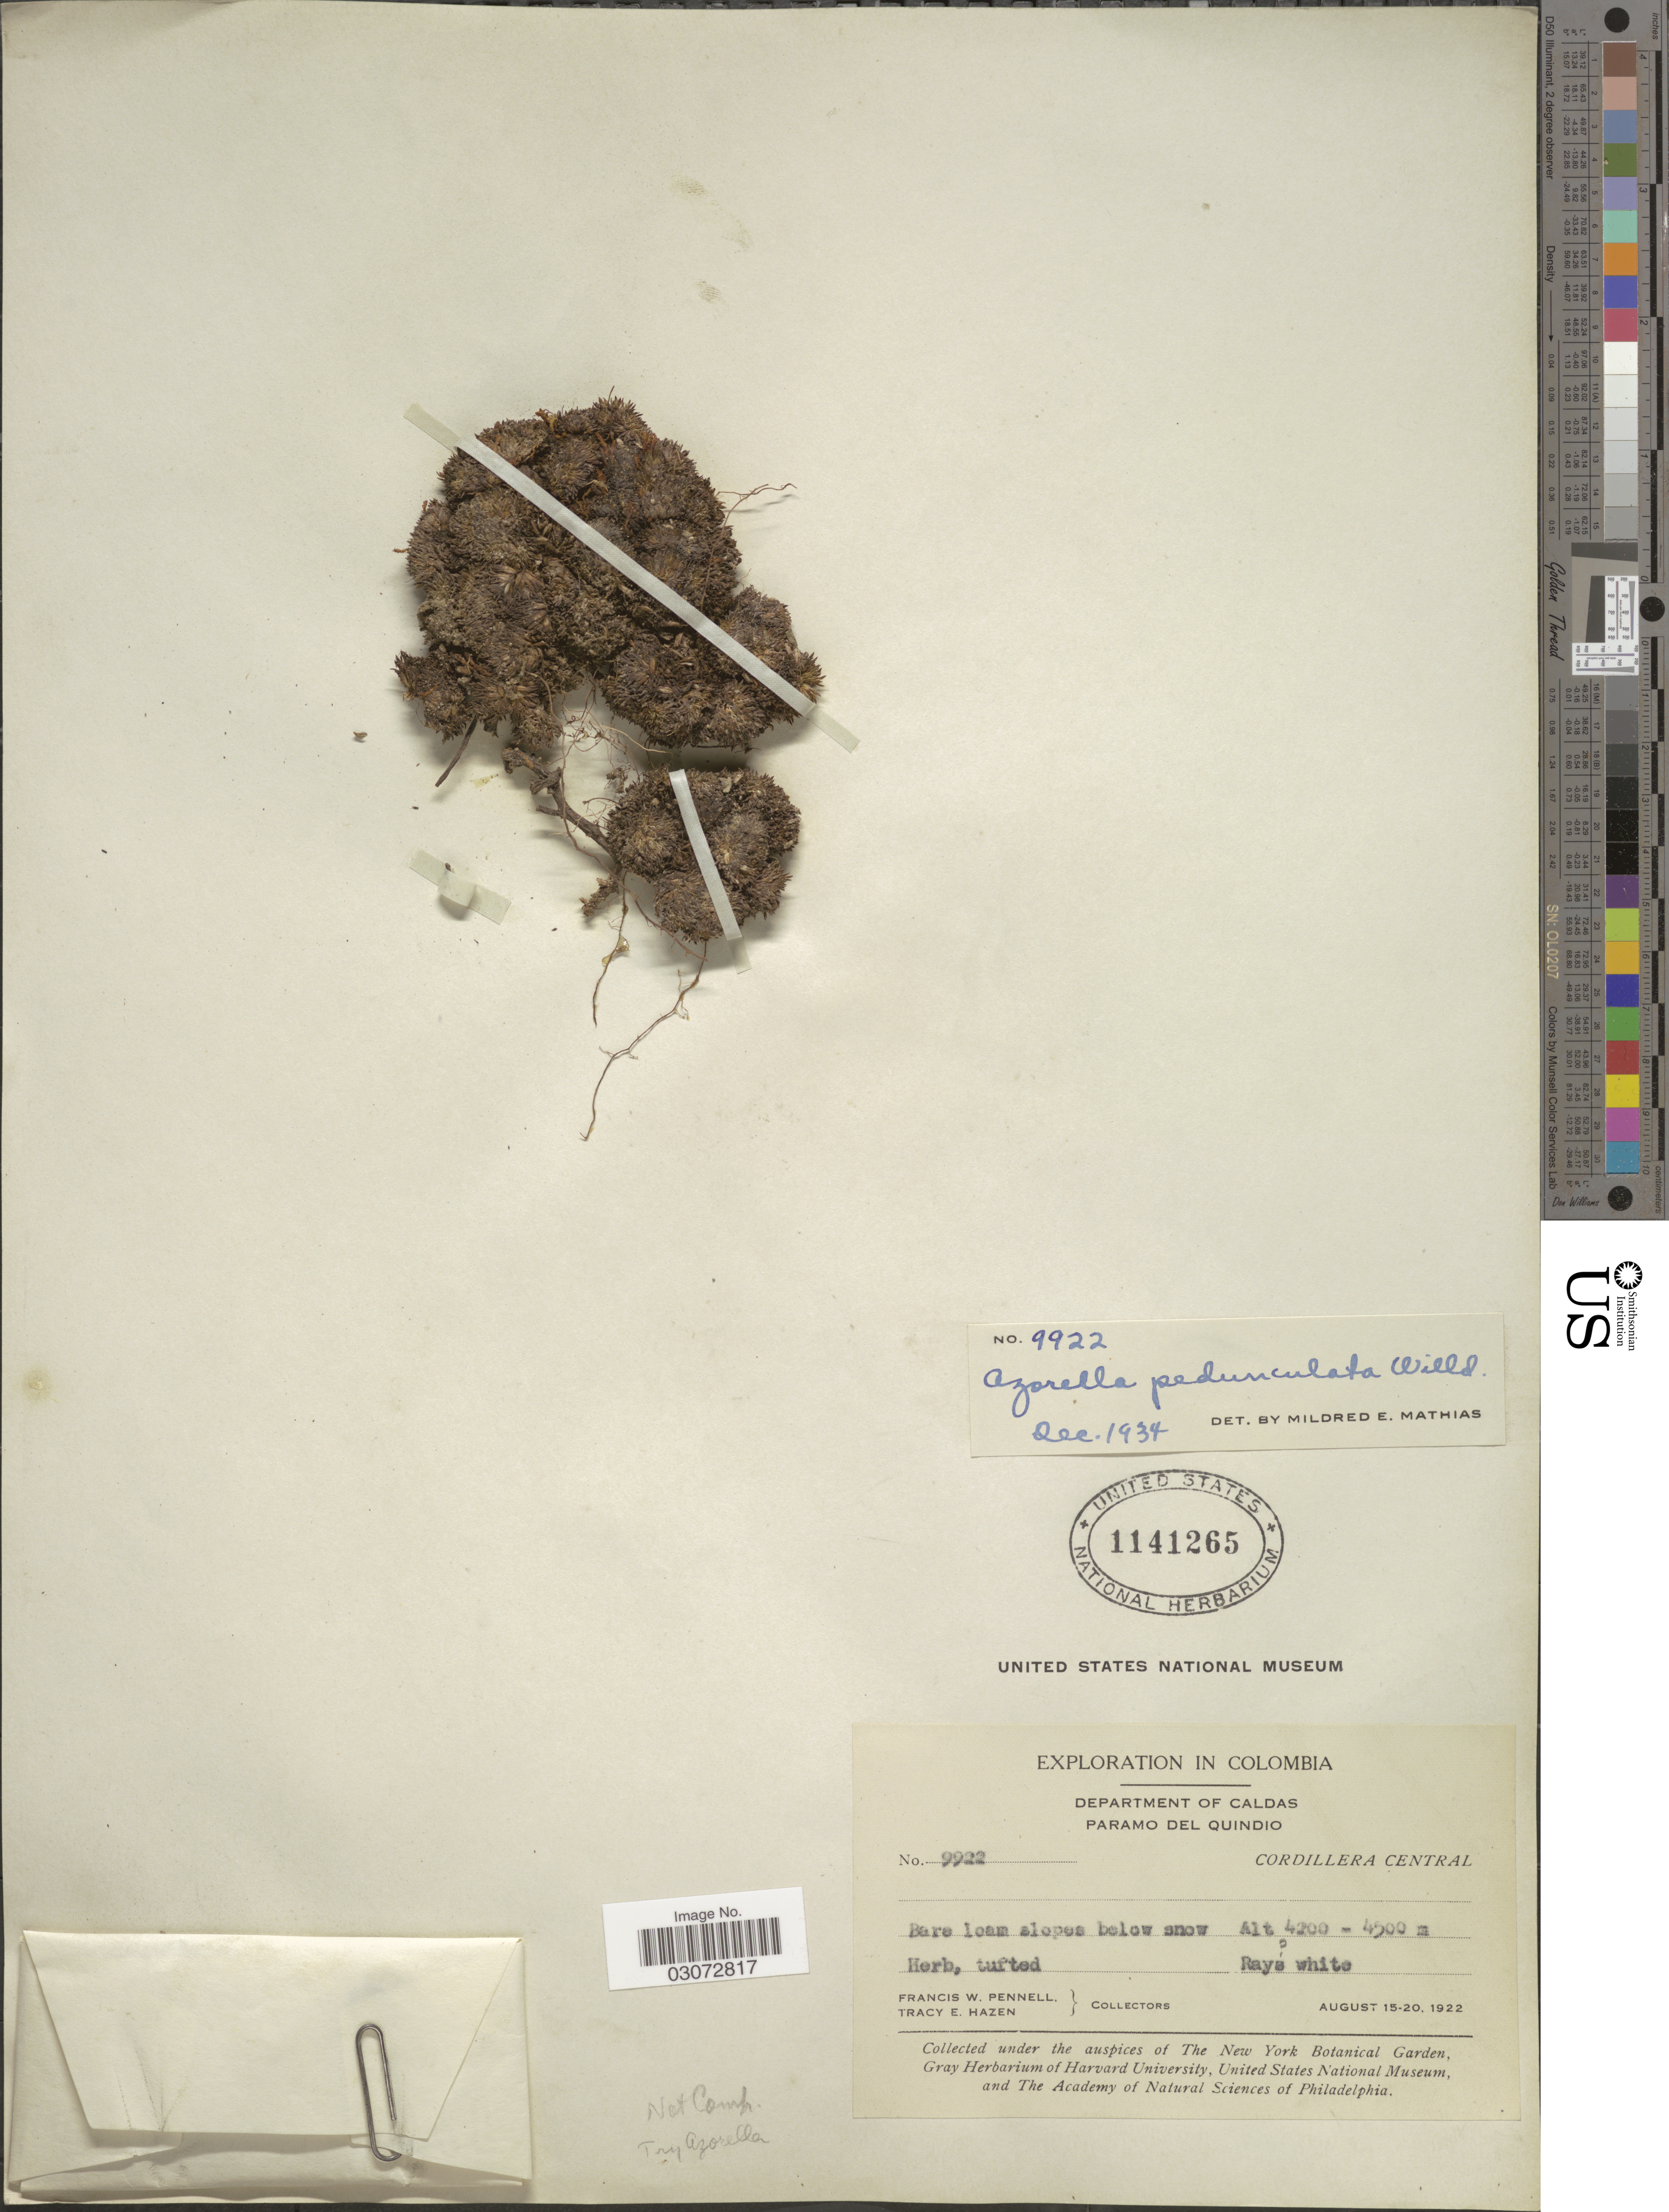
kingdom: Plantae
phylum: Tracheophyta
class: Magnoliopsida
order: Apiales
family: Apiaceae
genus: Azorella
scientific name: Azorella pedunculata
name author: (Spreng.) Mathias & Constance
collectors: F. W. Pennell & T. E. Hazen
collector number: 9922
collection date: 1922-08-15/1922-08-20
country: Colombia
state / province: Caldas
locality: Department of Caldas. Paramo del Quindio. Cordillera Central.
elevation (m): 4200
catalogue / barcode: US 1141265